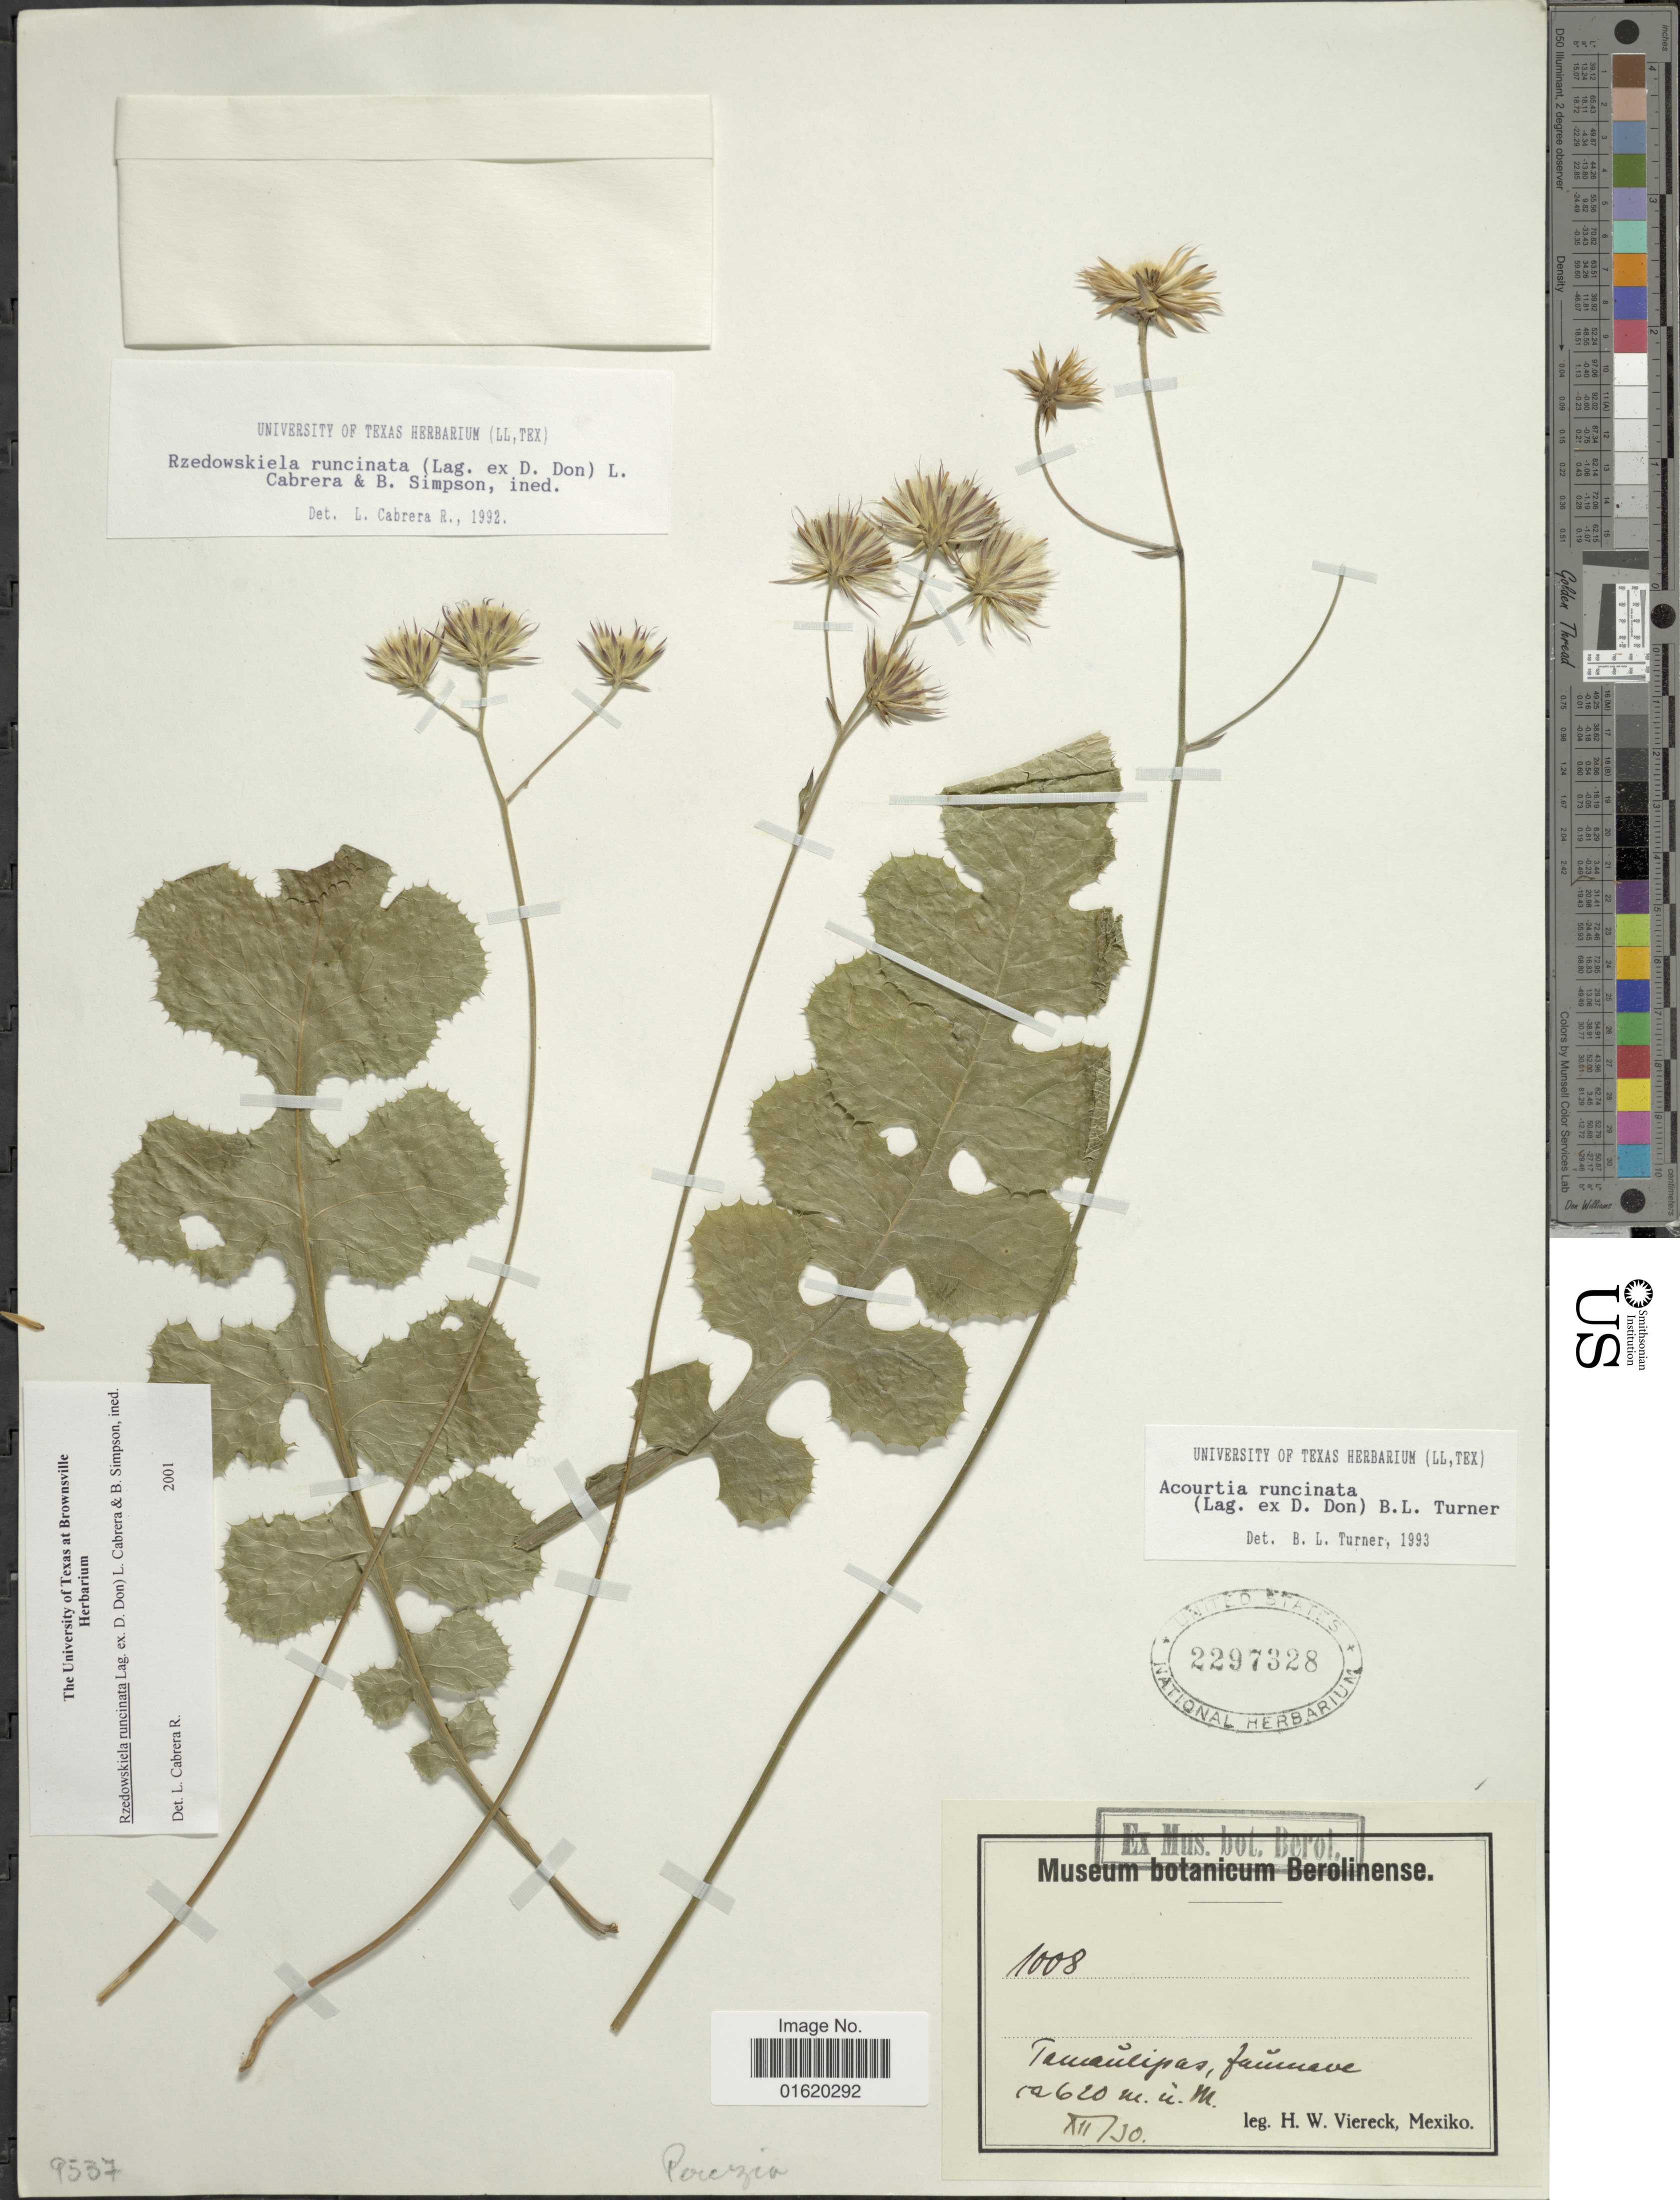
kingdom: Plantae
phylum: Tracheophyta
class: Magnoliopsida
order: Asterales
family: Asteraceae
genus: Acourtia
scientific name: Acourtia runcinata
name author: (D. Don) B.L. Turner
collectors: H. W. Viereck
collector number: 1008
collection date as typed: Transcribed d/m/y: /12/30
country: Mexico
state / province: Tamaulipas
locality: Jaumave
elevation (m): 1620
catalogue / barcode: US 2297328